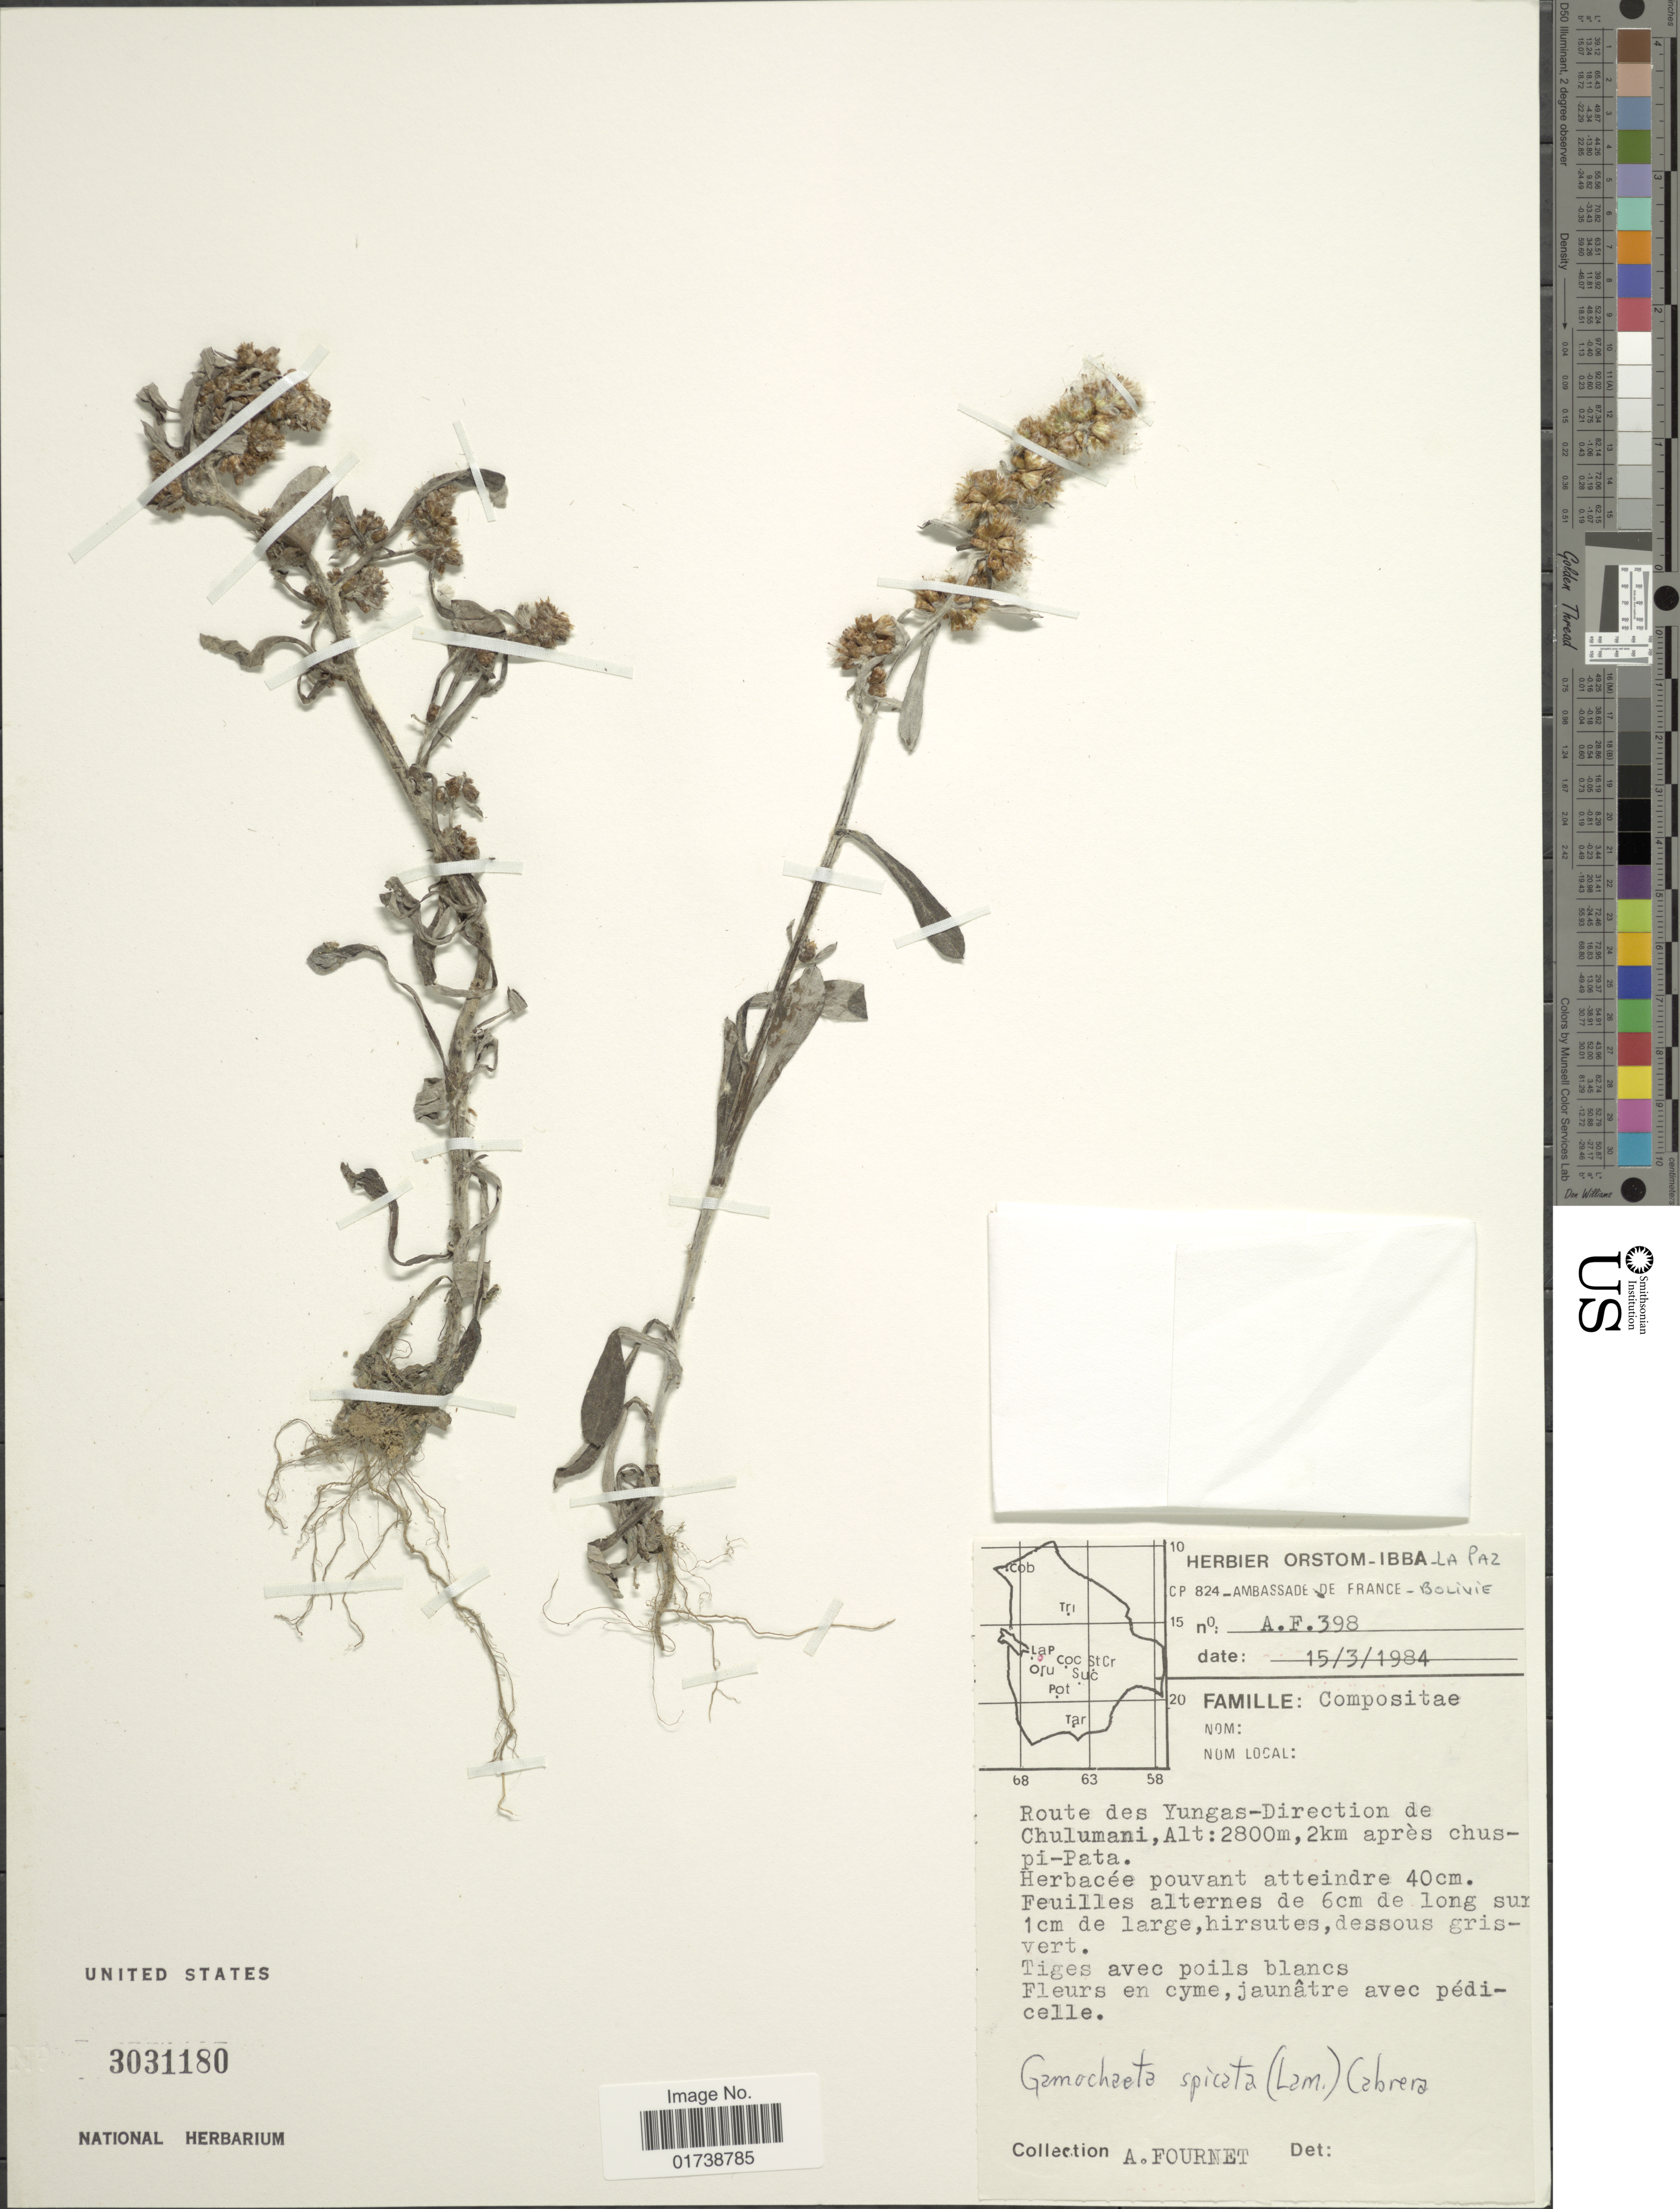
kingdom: Plantae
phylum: Tracheophyta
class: Magnoliopsida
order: Asterales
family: Asteraceae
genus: Gamochaeta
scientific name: Gamochaeta spicata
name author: (Lam.) Cabrera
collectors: A. Fournet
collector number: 398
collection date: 1984-03-15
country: Bolivia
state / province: La Paz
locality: Route des Yungas-Direction de Chulumani, 2km apres chuspi-Pata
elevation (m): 2800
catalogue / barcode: US 3031180